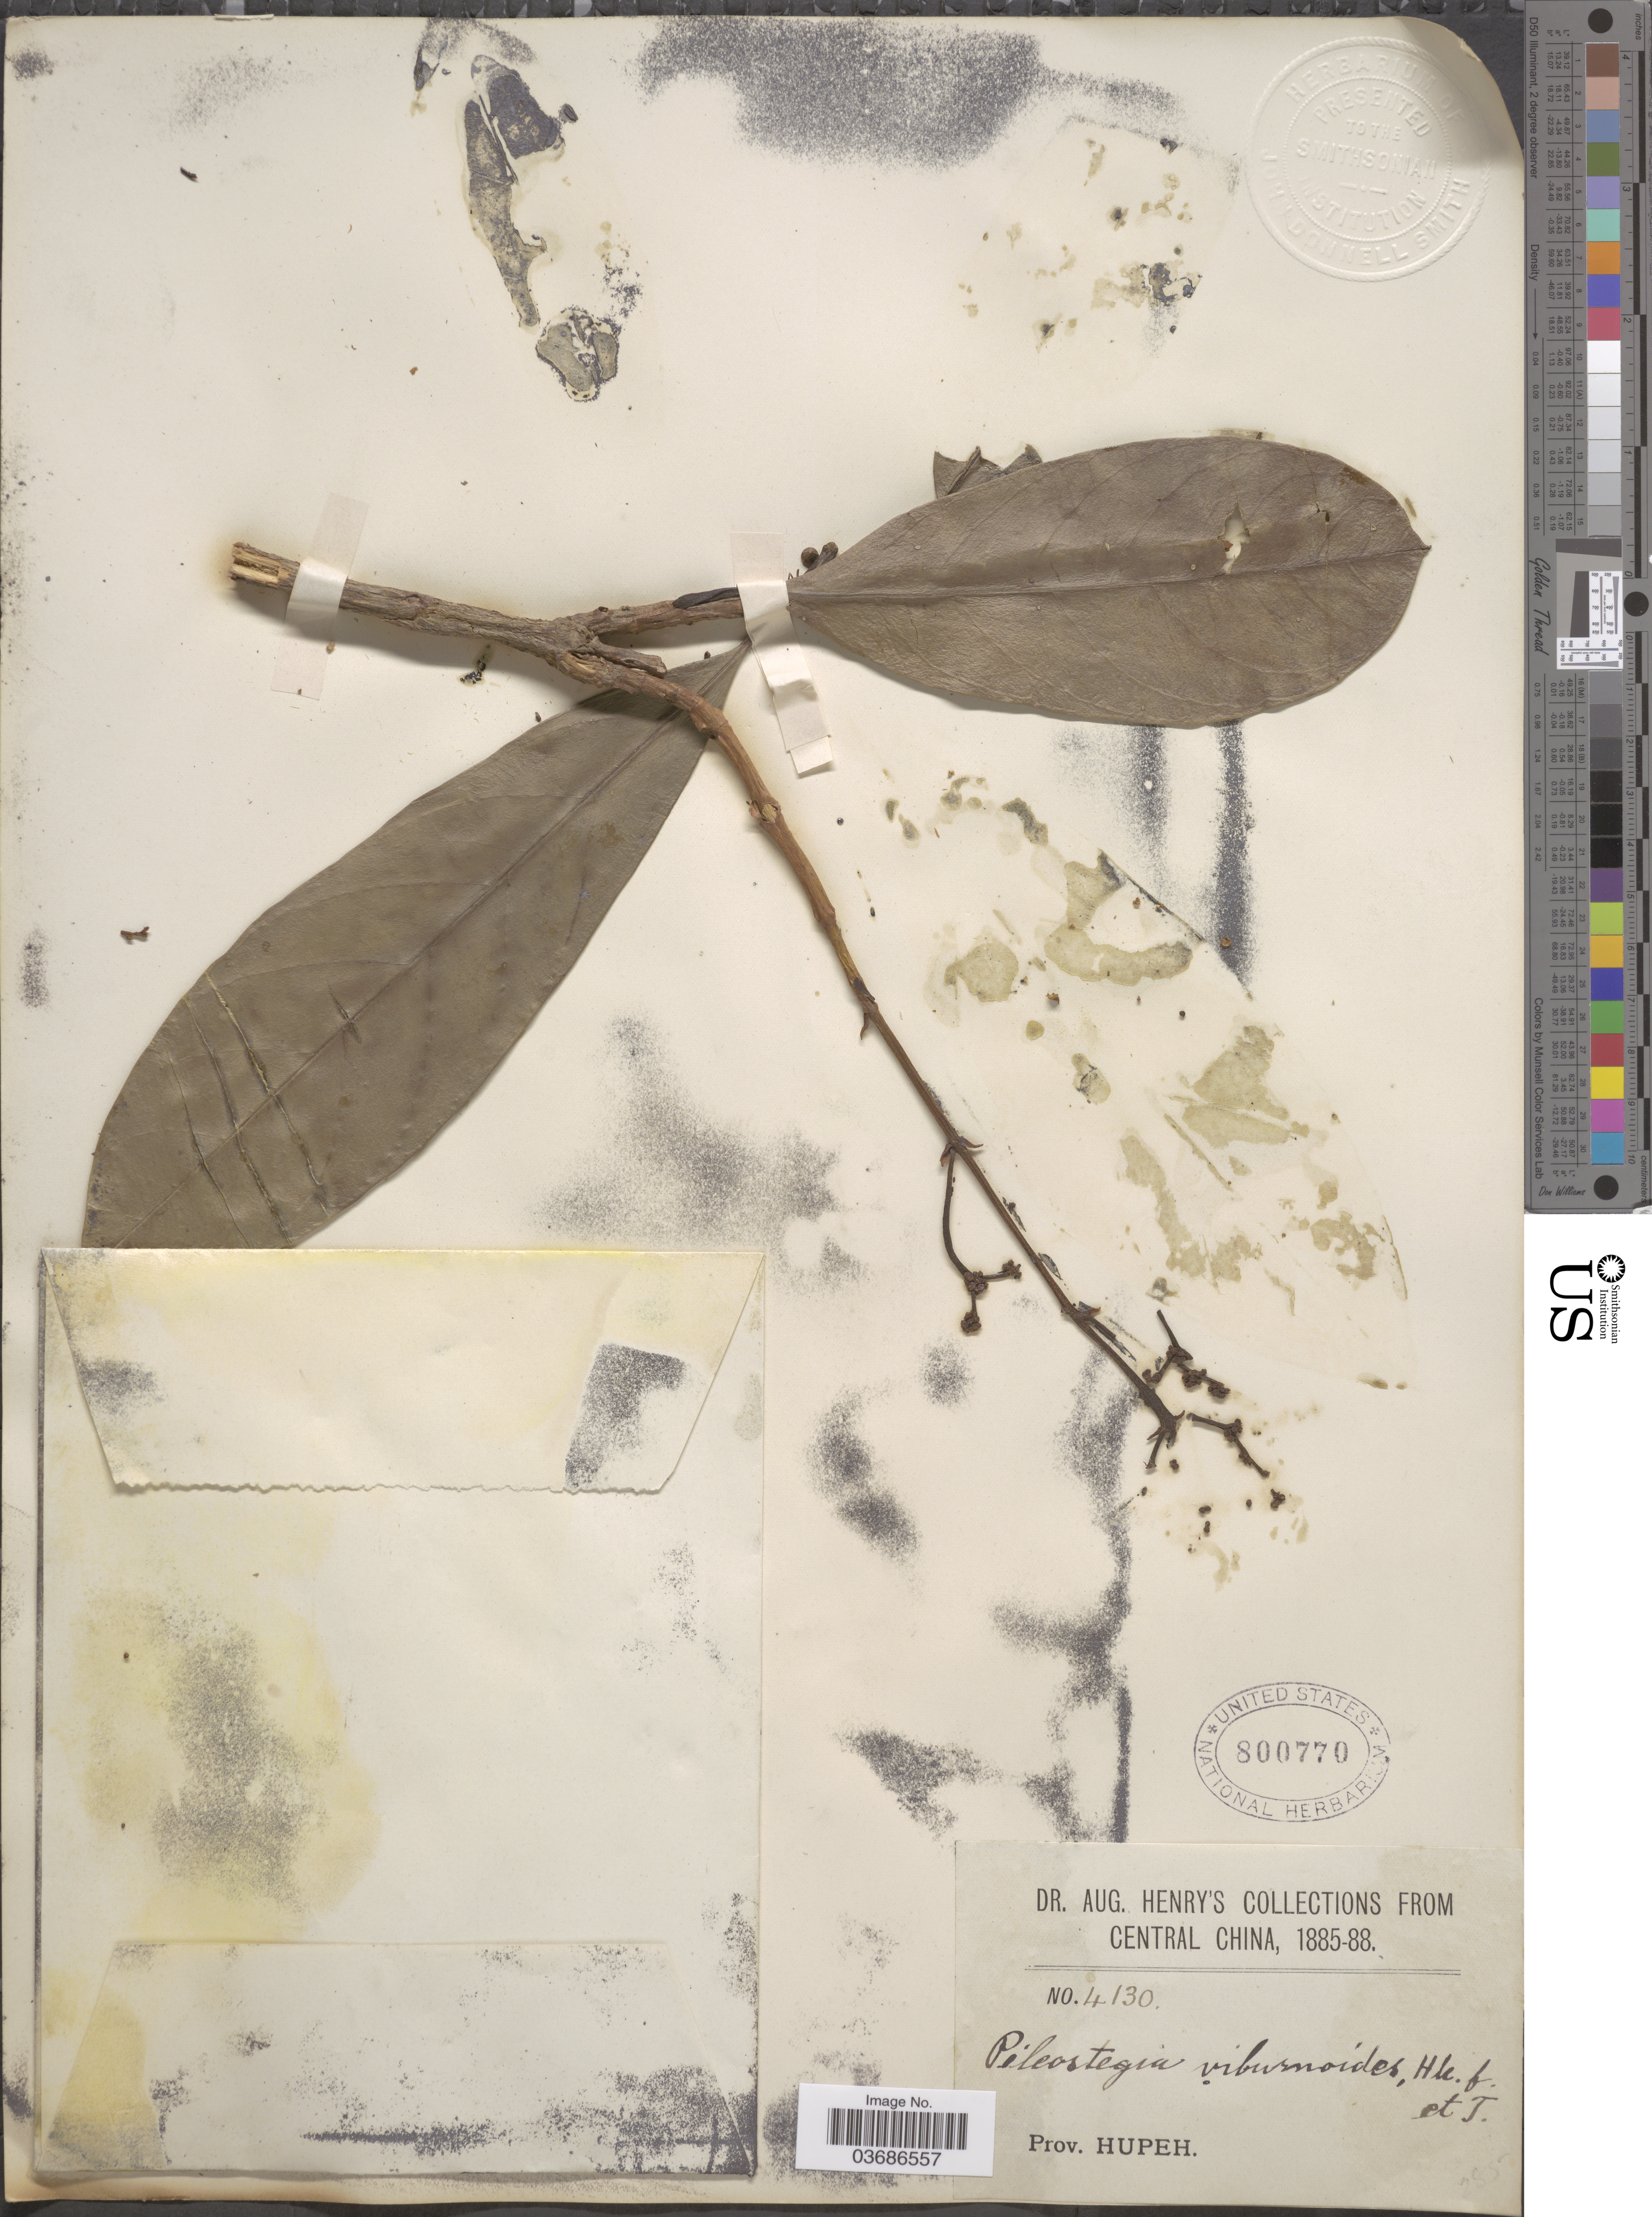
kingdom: Plantae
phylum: Tracheophyta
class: Magnoliopsida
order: Cornales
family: Hydrangeaceae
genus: Hydrangea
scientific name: Hydrangea viburnoides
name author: (Hook. f. & Thomson) Y. De Smet & Granados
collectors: A. Henry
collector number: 4130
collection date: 1885/1888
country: China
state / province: Hubei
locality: Central China. Prov. Hupeh.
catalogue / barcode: US 800770